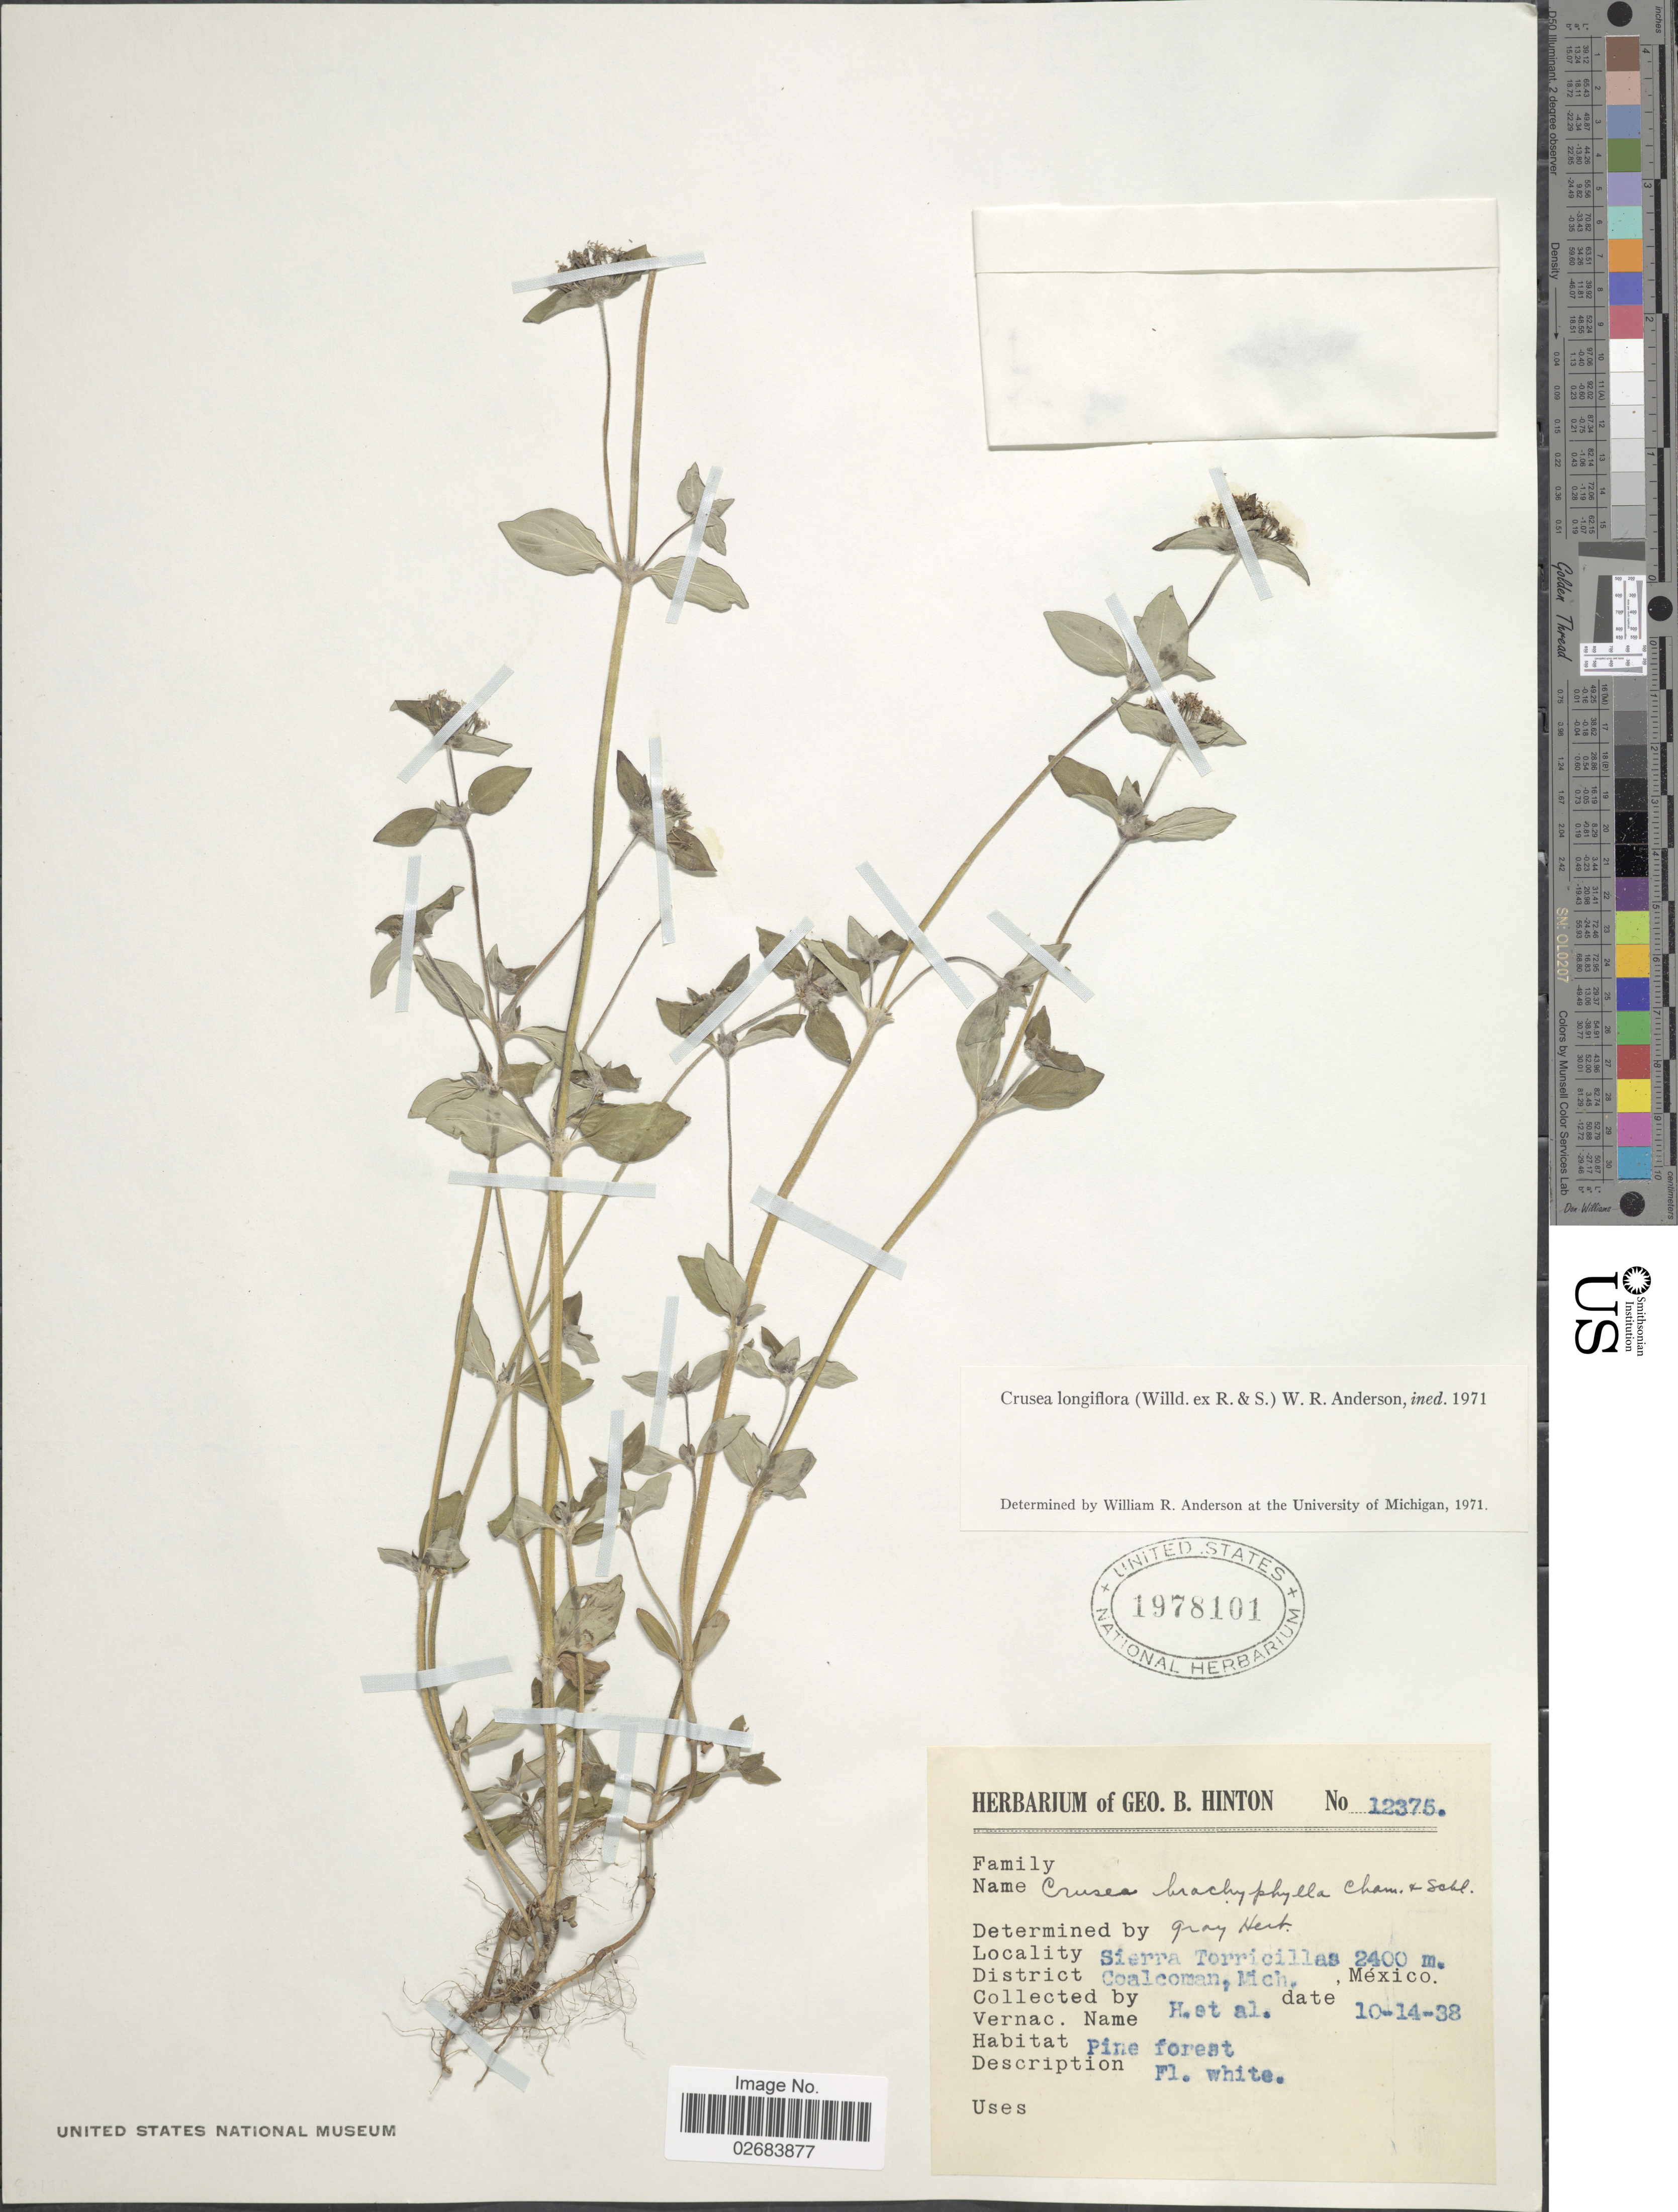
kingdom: Plantae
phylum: Tracheophyta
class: Magnoliopsida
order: Gentianales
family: Rubiaceae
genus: Crusea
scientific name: Crusea longiflora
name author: (Willd. ex Roem. & Schult.) W.R. Anderson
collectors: G. B. Hinton & et al.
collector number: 12375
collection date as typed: Transcribed d/m/y: 14/10/38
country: Mexico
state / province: Michoacán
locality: Sierra Torricillas, District Coalcoman.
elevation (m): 2400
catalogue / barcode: US 1978101